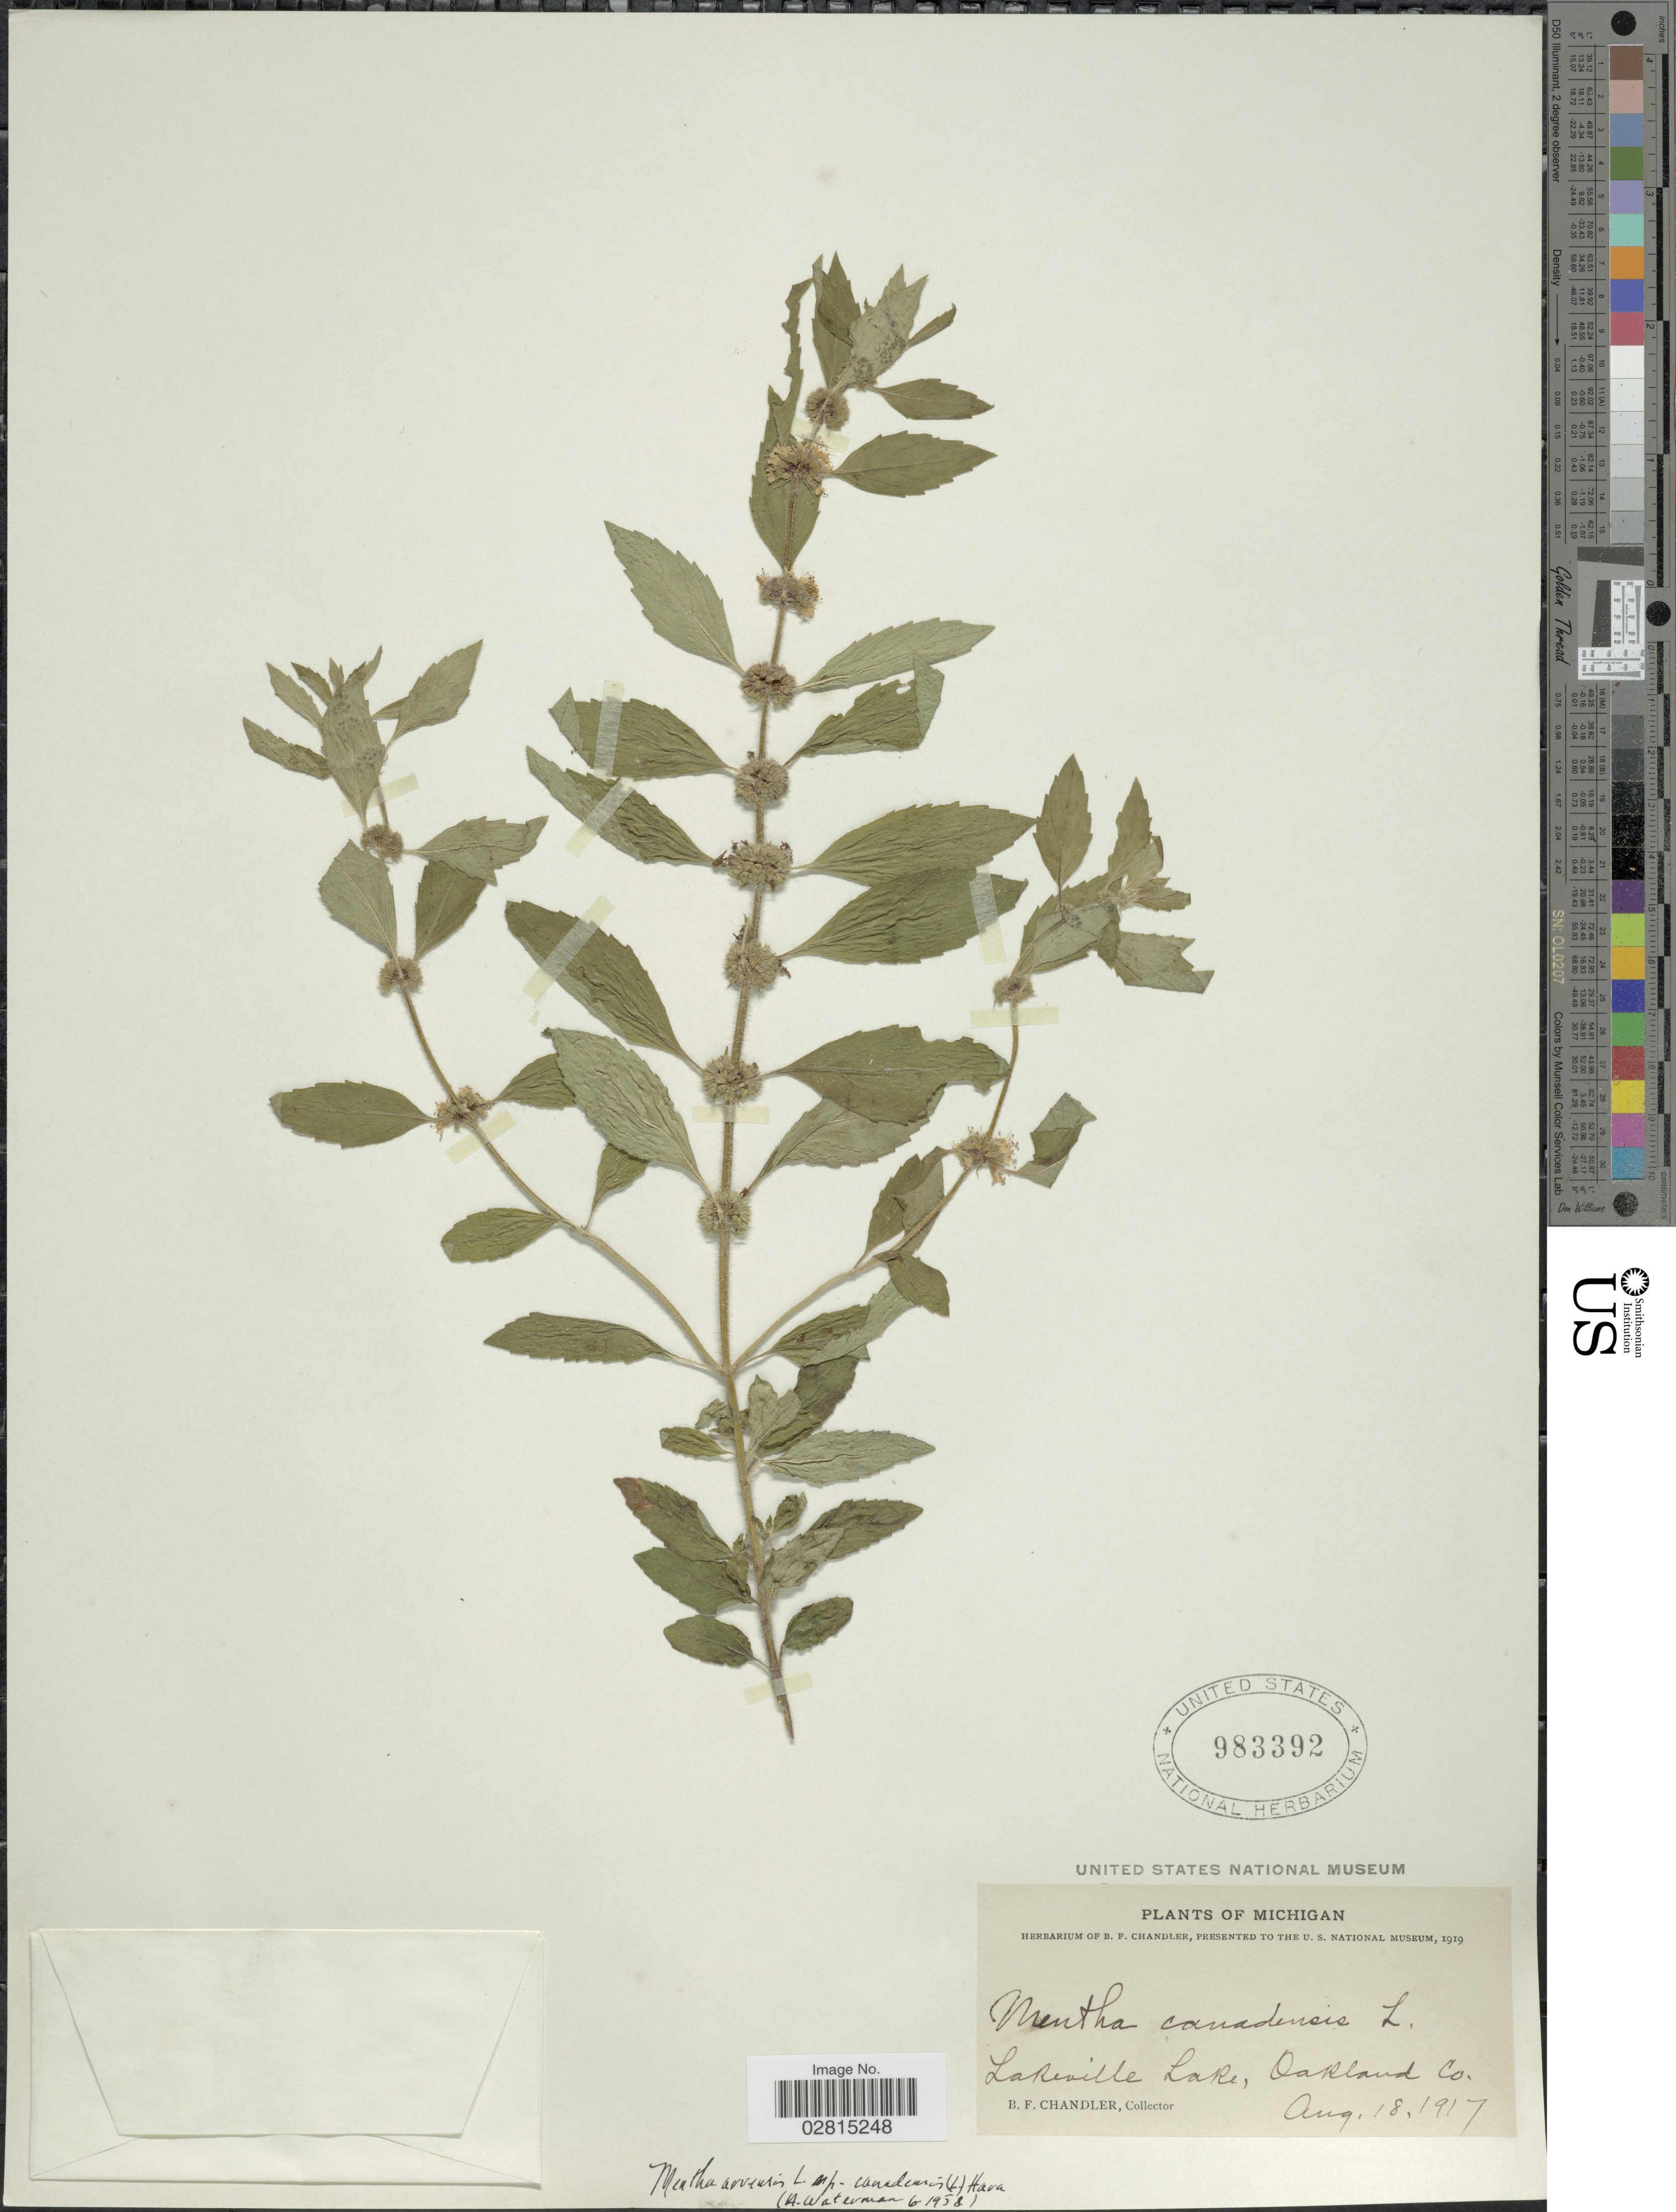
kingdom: Plantae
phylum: Tracheophyta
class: Magnoliopsida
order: Lamiales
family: Lamiaceae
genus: Mentha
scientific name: Mentha canadensis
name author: L.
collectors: B. F. Chandler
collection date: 1917-08-18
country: United States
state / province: Michigan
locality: Lakeville Lake, Oakland Co.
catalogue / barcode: US 983392